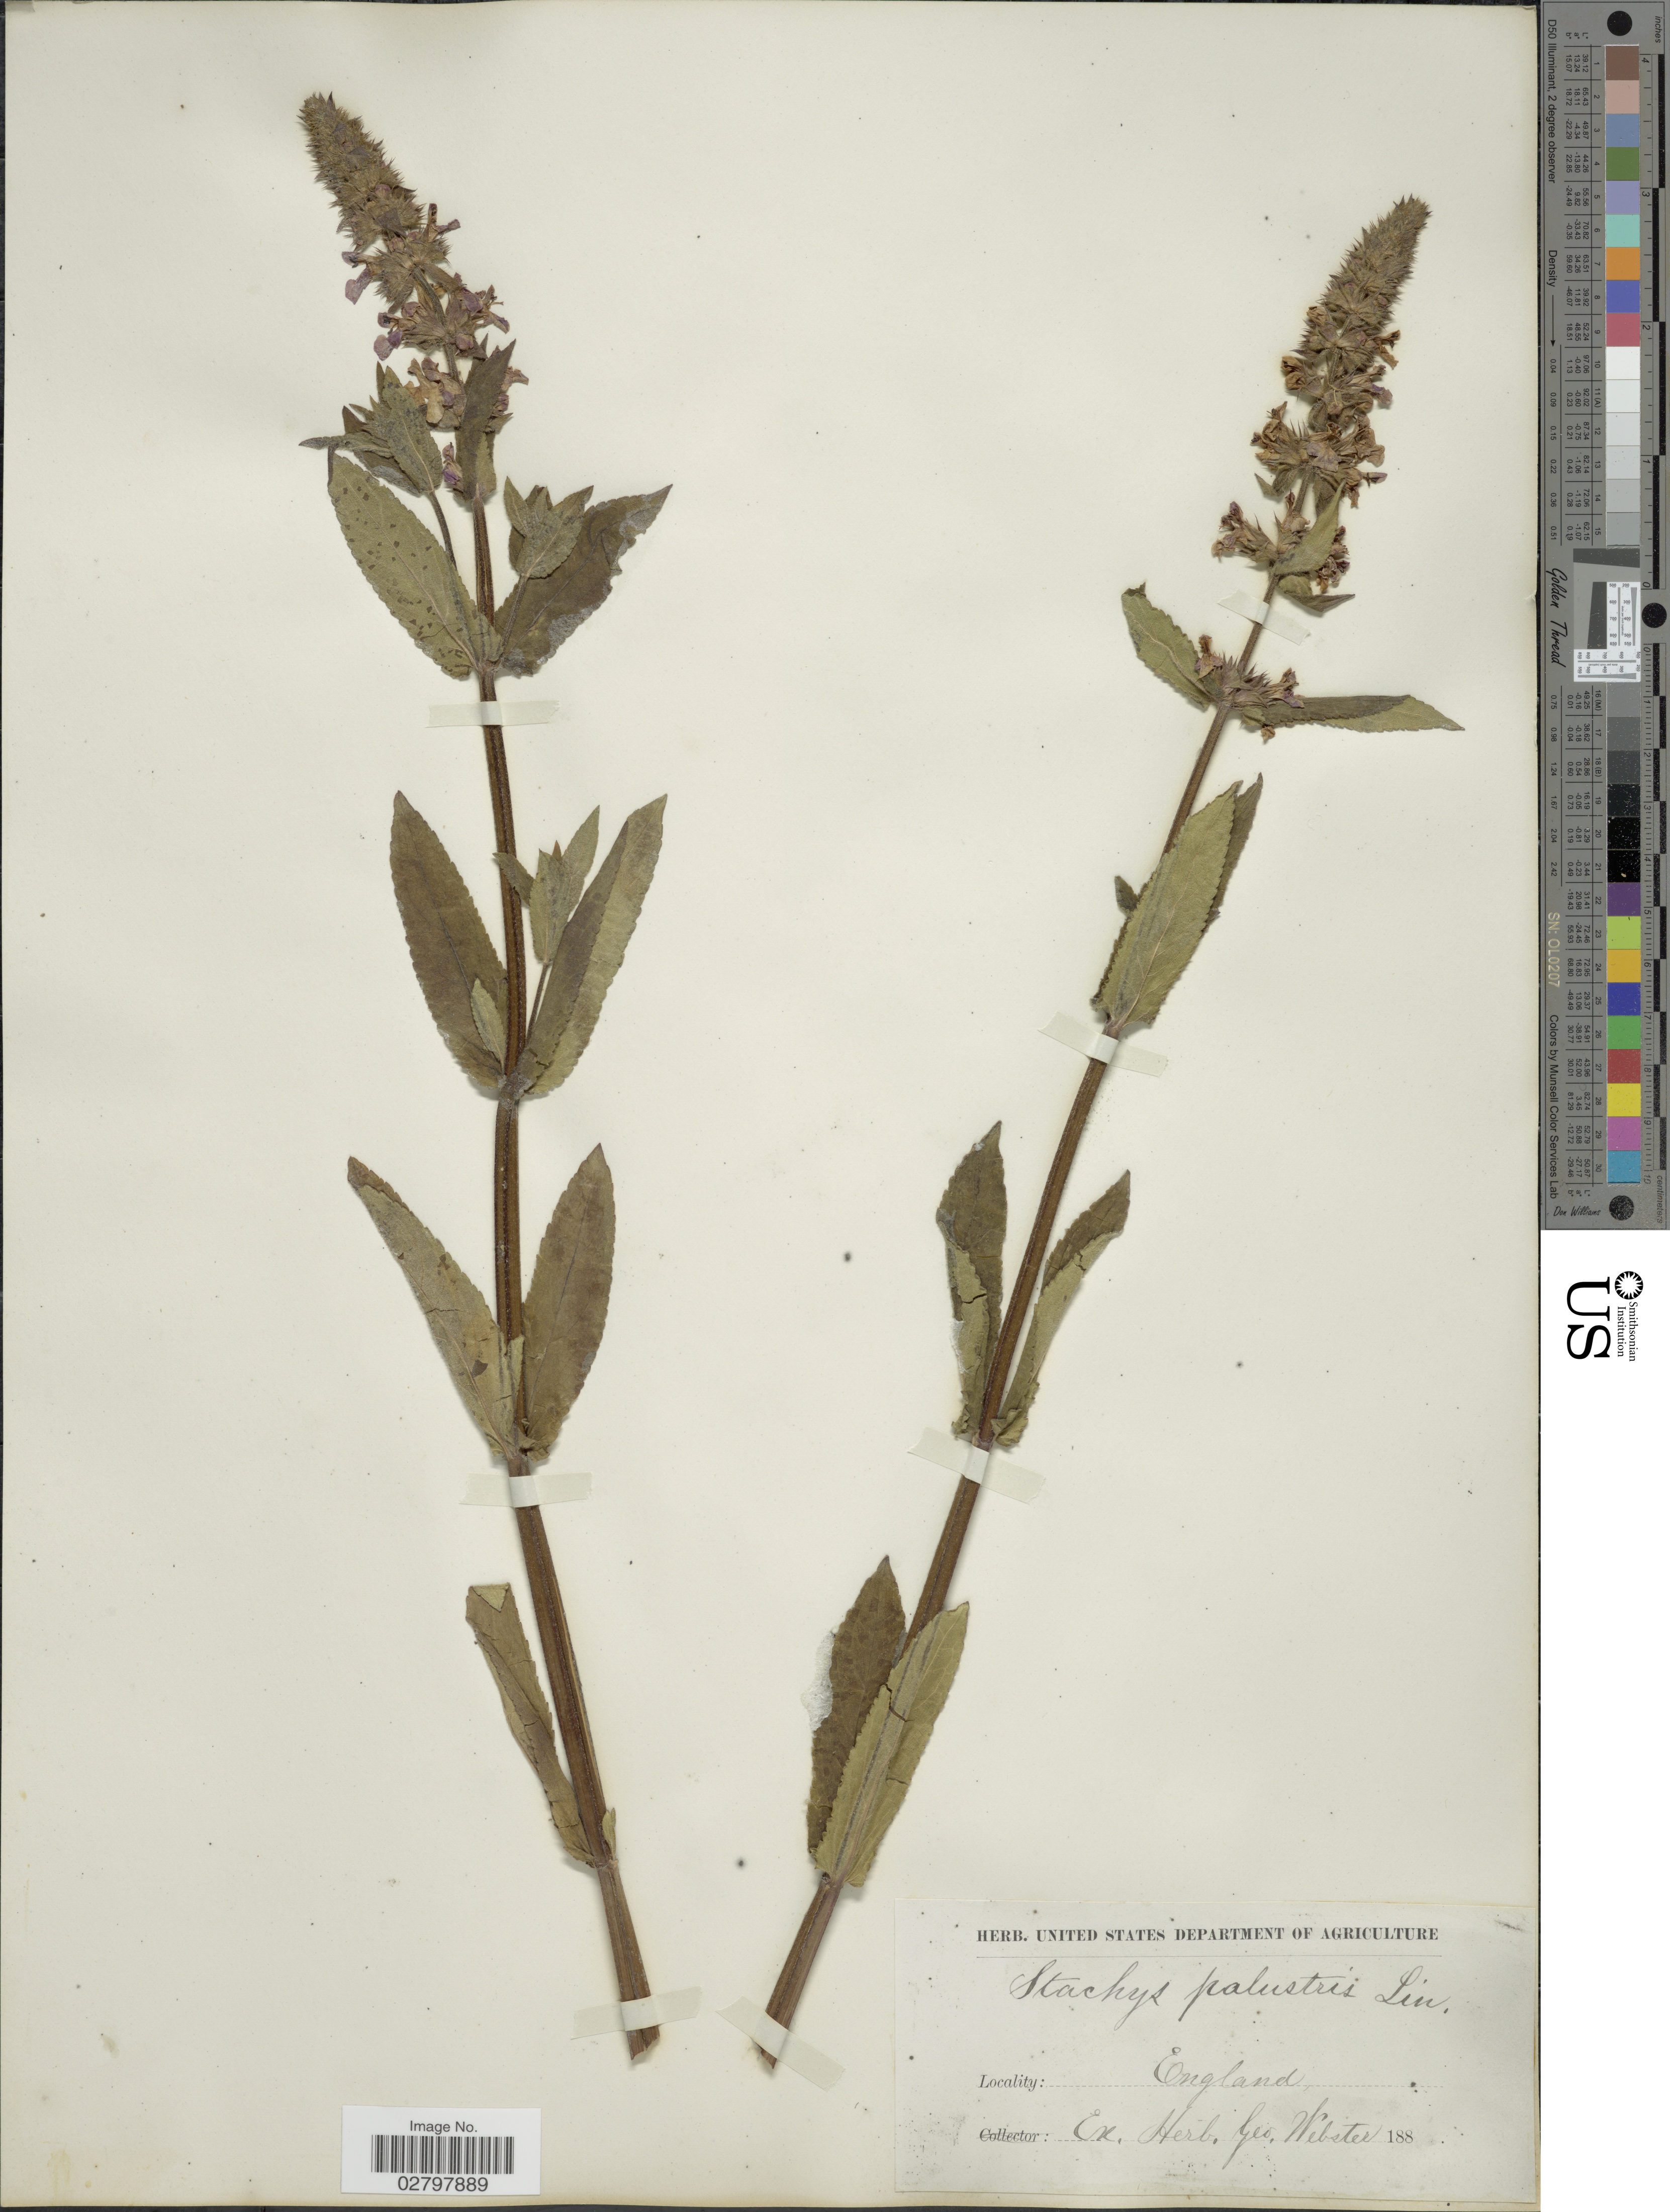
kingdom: Plantae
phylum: Tracheophyta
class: Magnoliopsida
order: Lamiales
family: Lamiaceae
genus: Stachys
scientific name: Stachys palustris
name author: L.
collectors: ex herb. Geo. Webster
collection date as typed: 188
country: United Kingdom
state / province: England